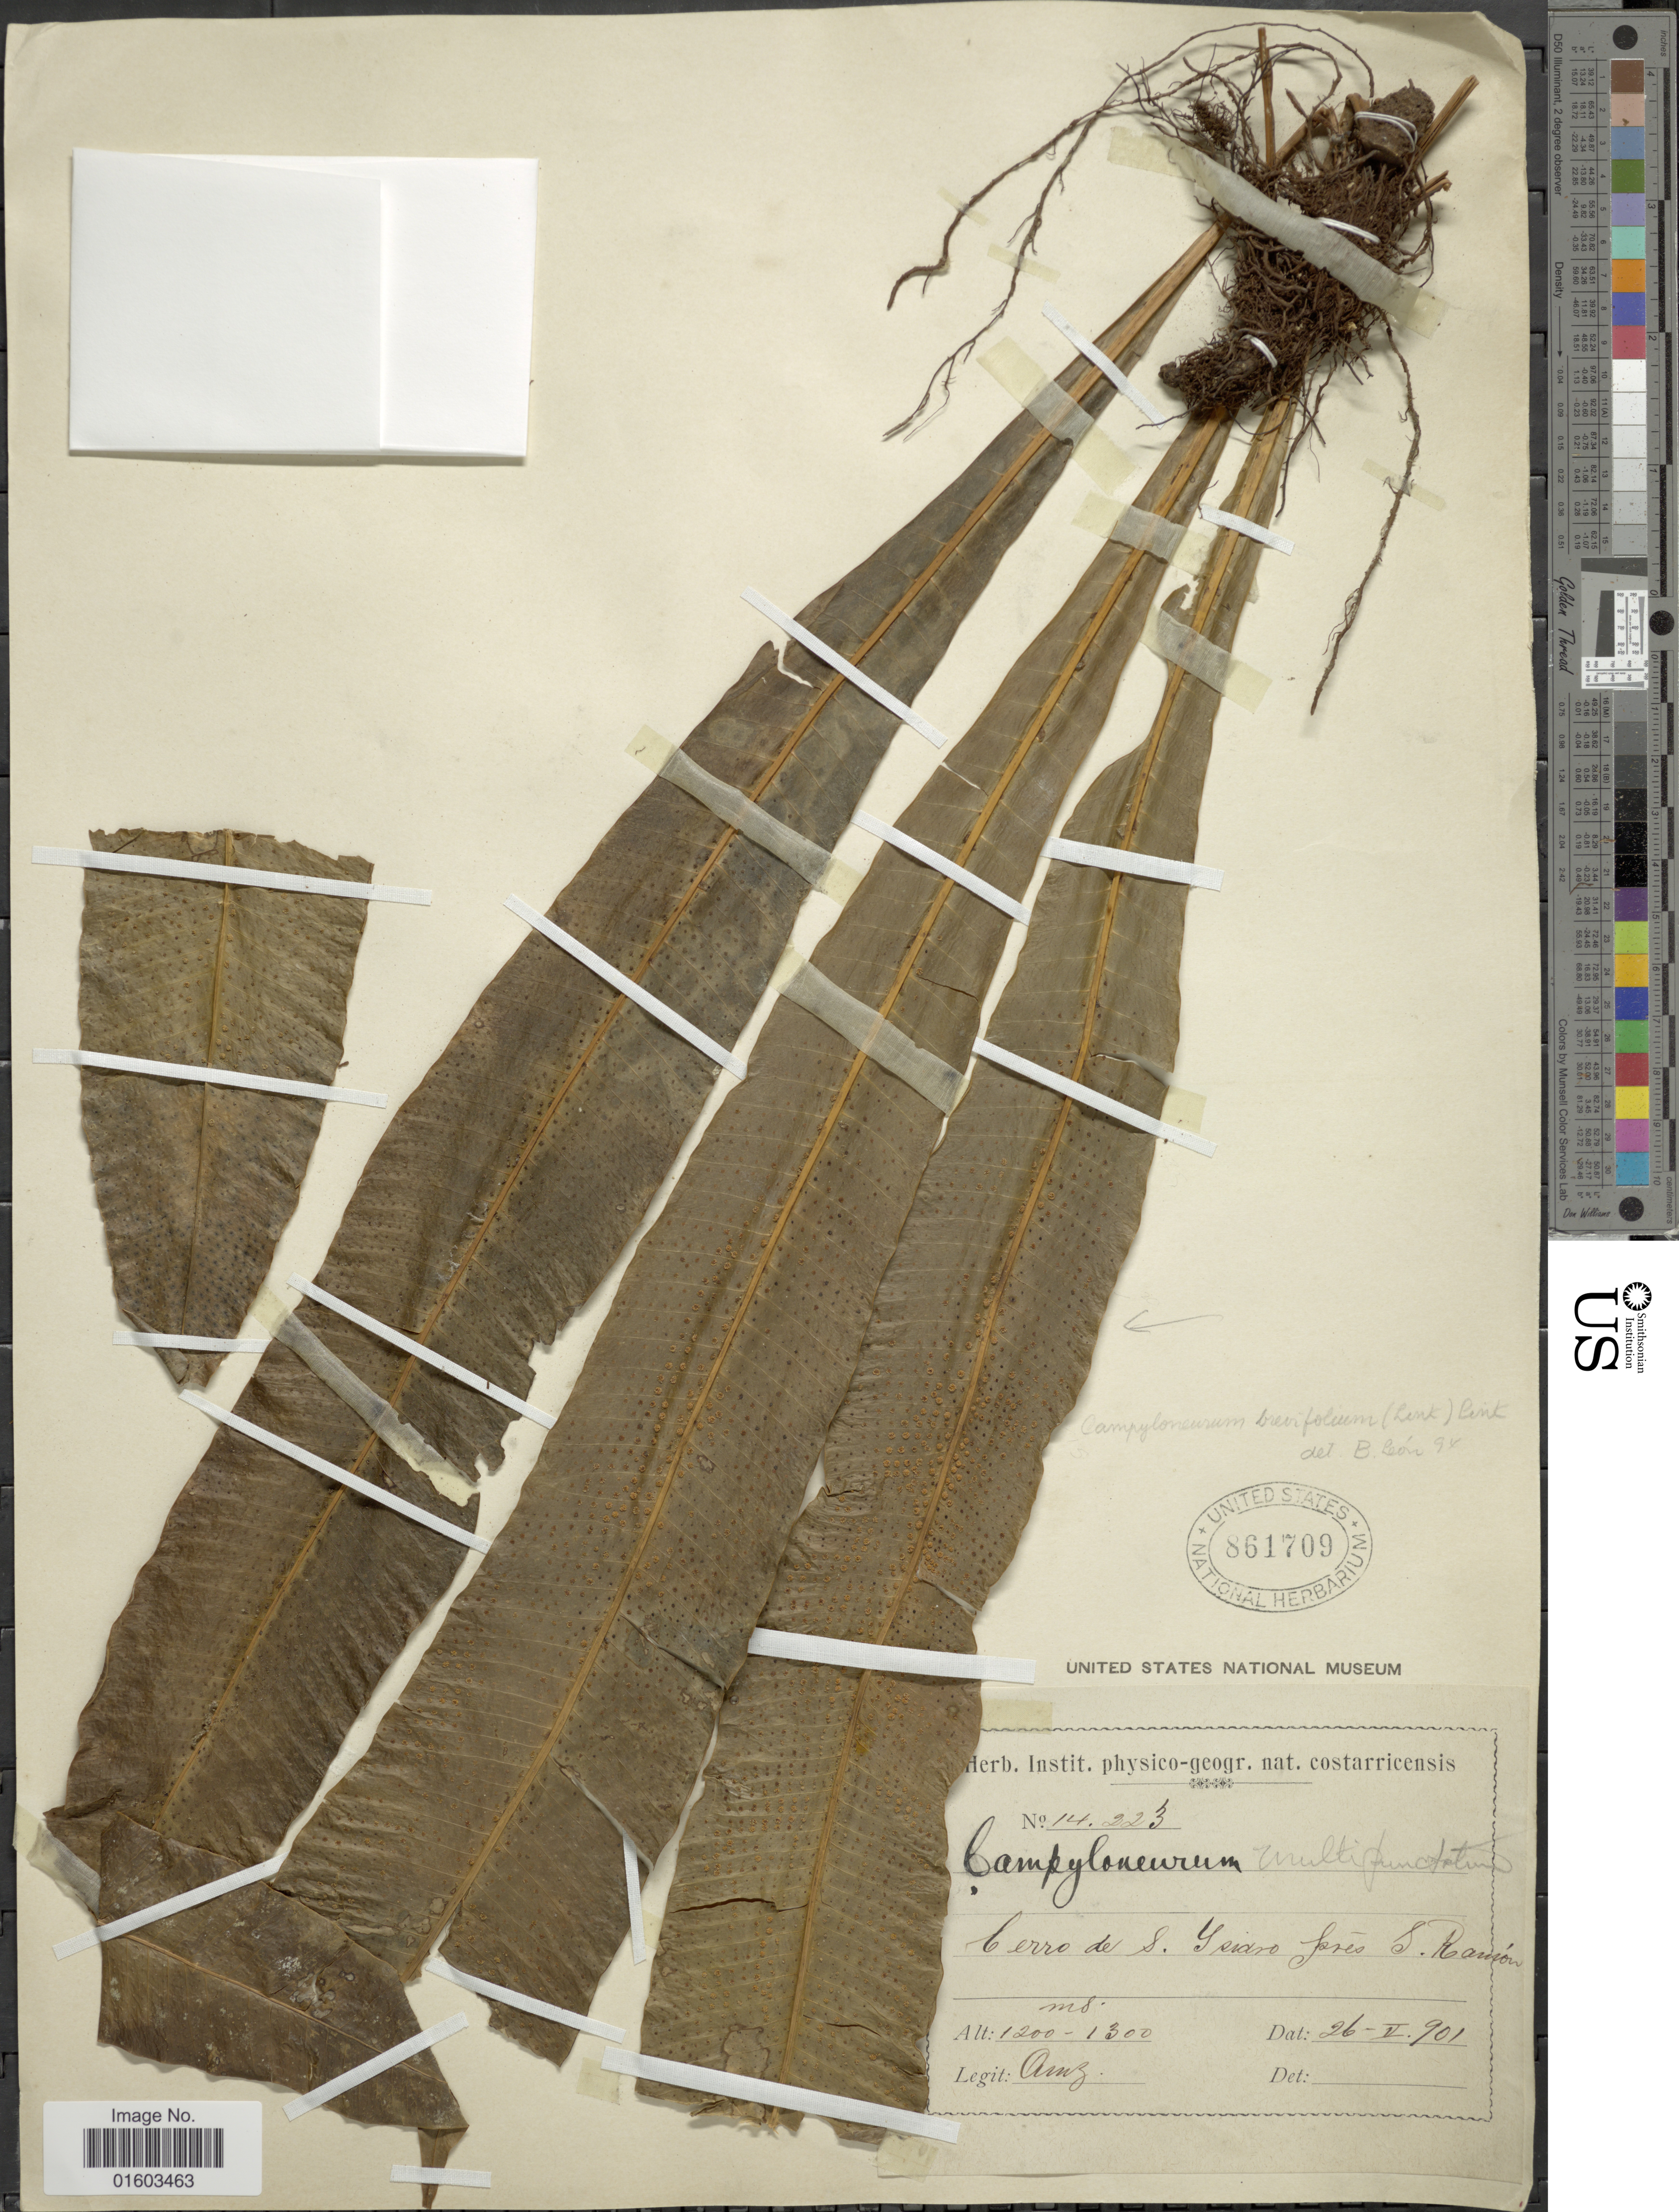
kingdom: Plantae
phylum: Tracheophyta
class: Polypodiopsida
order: Polypodiales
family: Polypodiaceae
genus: Campyloneurum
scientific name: Campyloneurum xalapense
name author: Fée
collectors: A. Brenes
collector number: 14223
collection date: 1901-05-26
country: Costa Rica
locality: Cerro de S. Isidro, pres S. Ramon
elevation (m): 1200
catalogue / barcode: US 861709